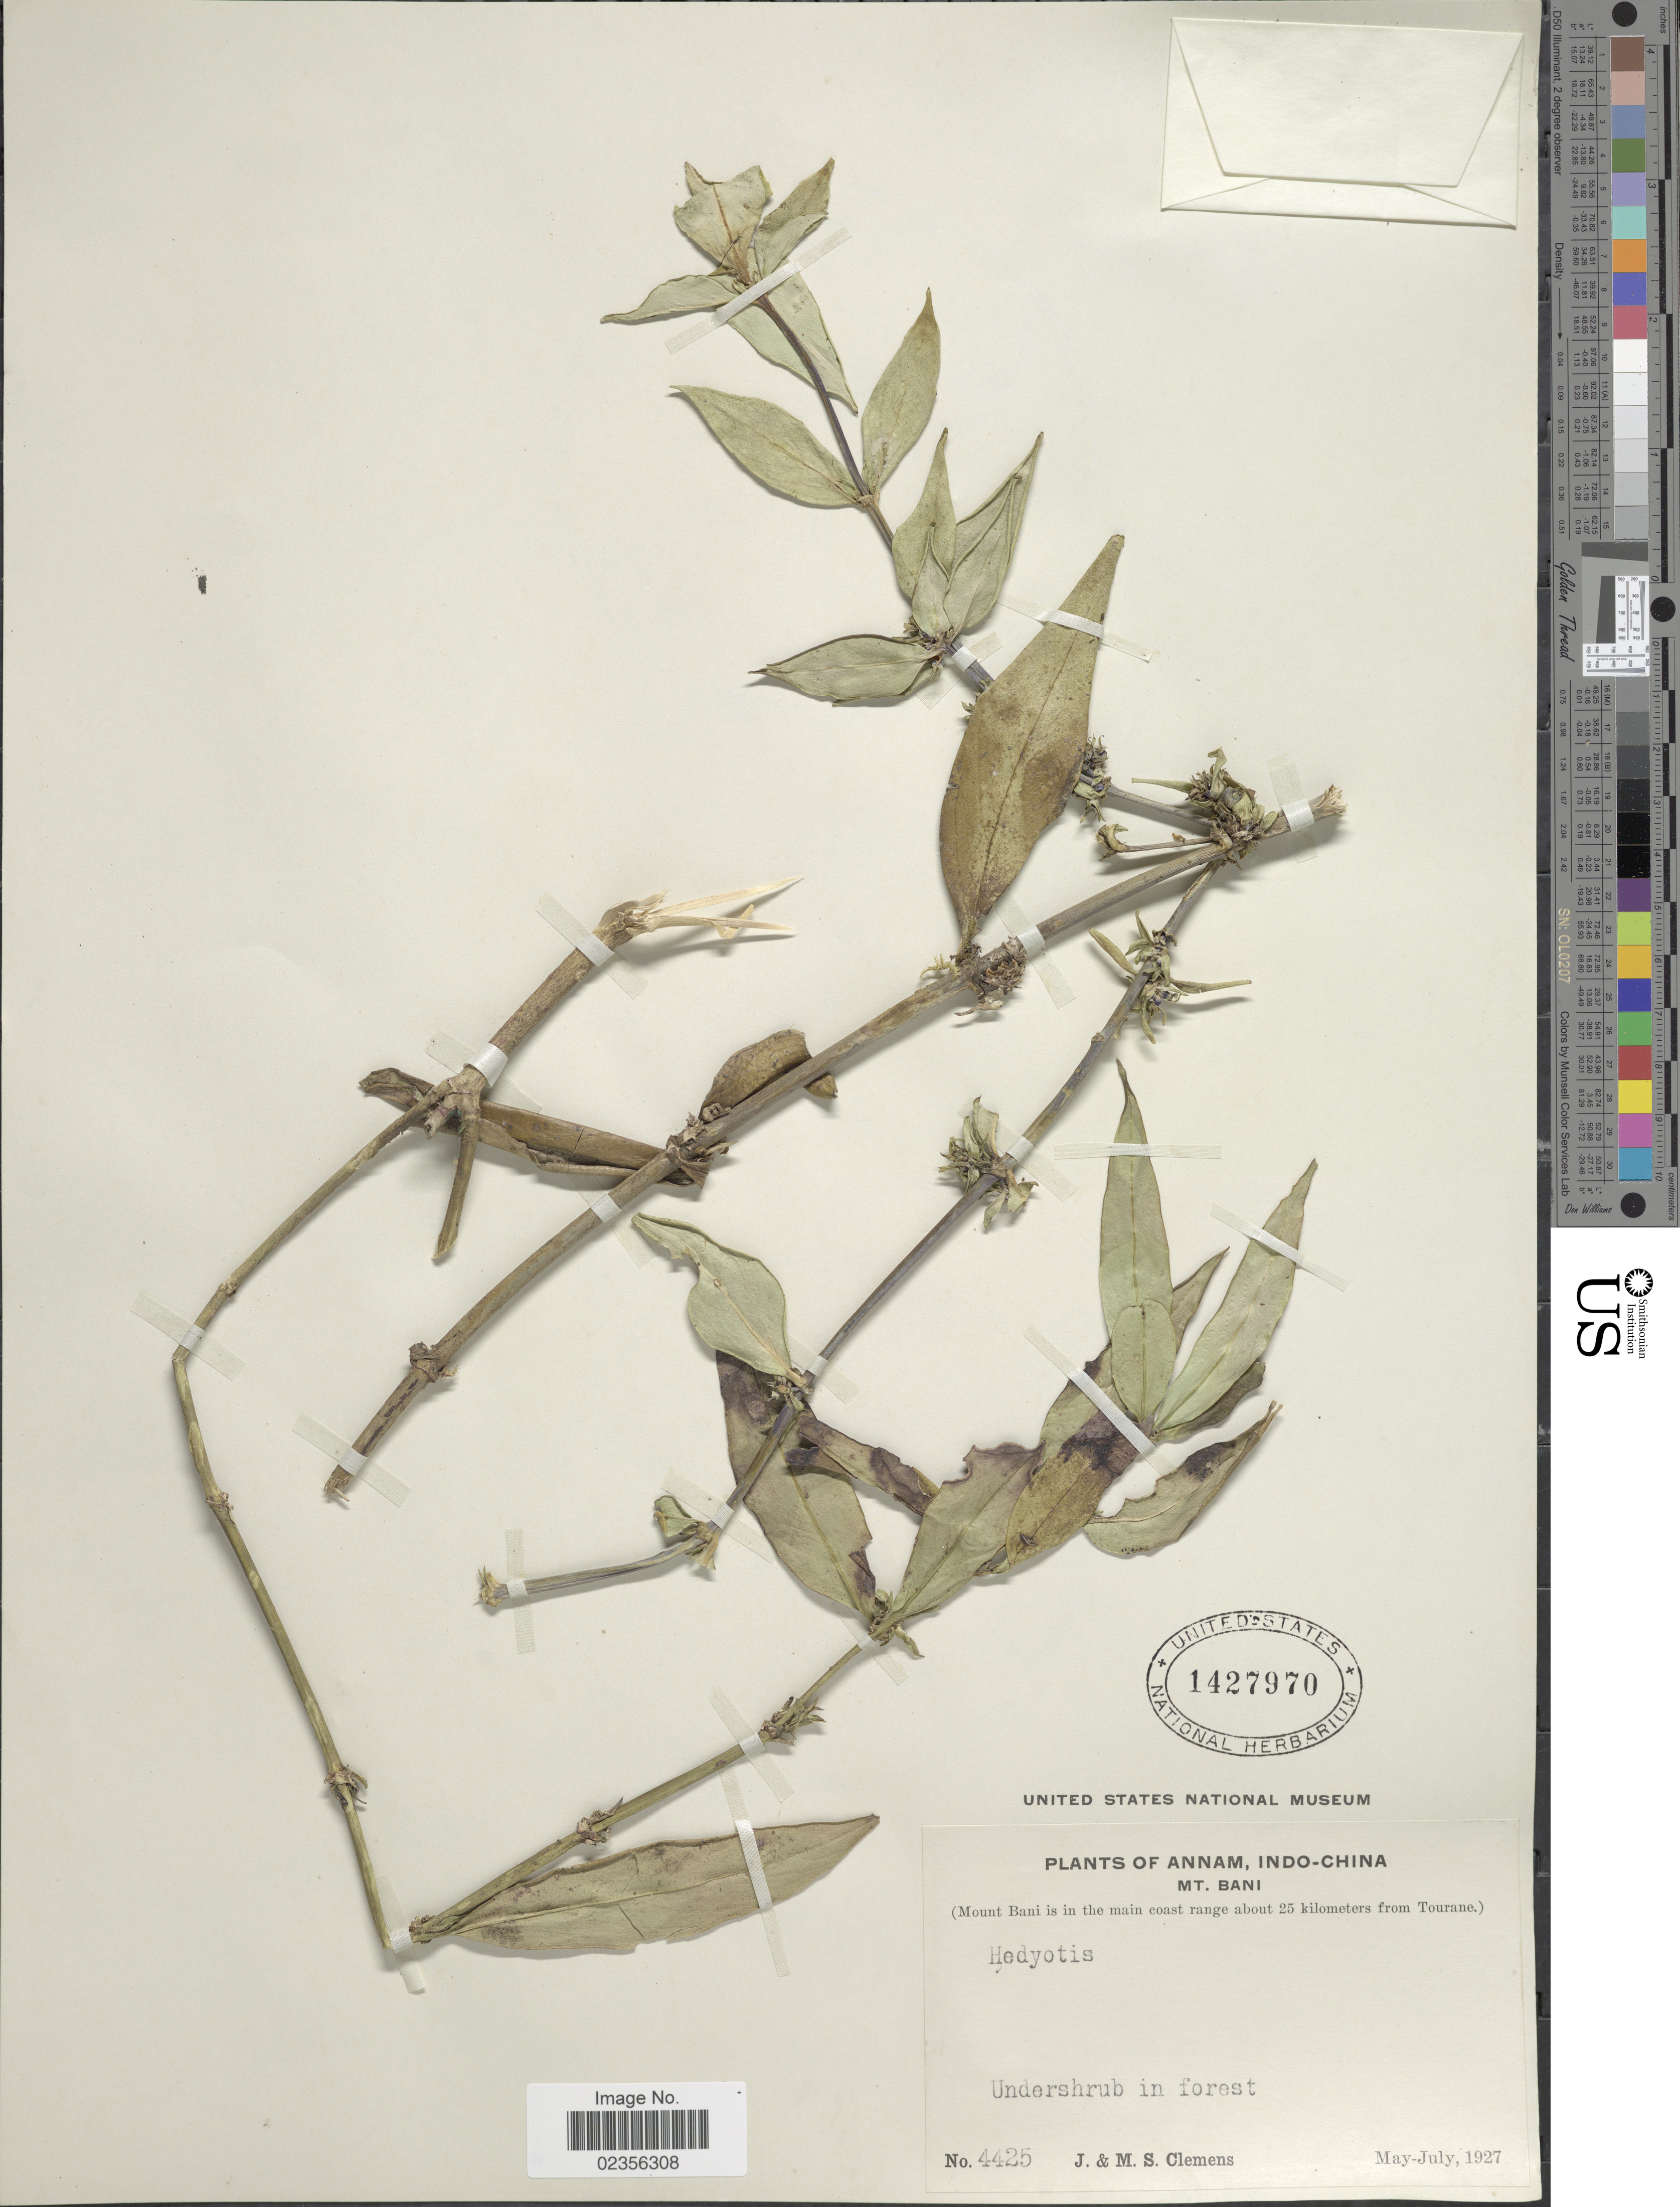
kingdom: Plantae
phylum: Tracheophyta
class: Magnoliopsida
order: Gentianales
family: Rubiaceae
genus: Hedyotis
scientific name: Hedyotis sp.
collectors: J. Clemens & M. S. Clemens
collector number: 4425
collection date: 1927-05/1927-07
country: Vietnam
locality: Annam, Indo-China, Mt. Bani, (Mount Bani is in the main coast range aboout 25 kilometers from Tourane)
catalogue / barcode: US 1427970